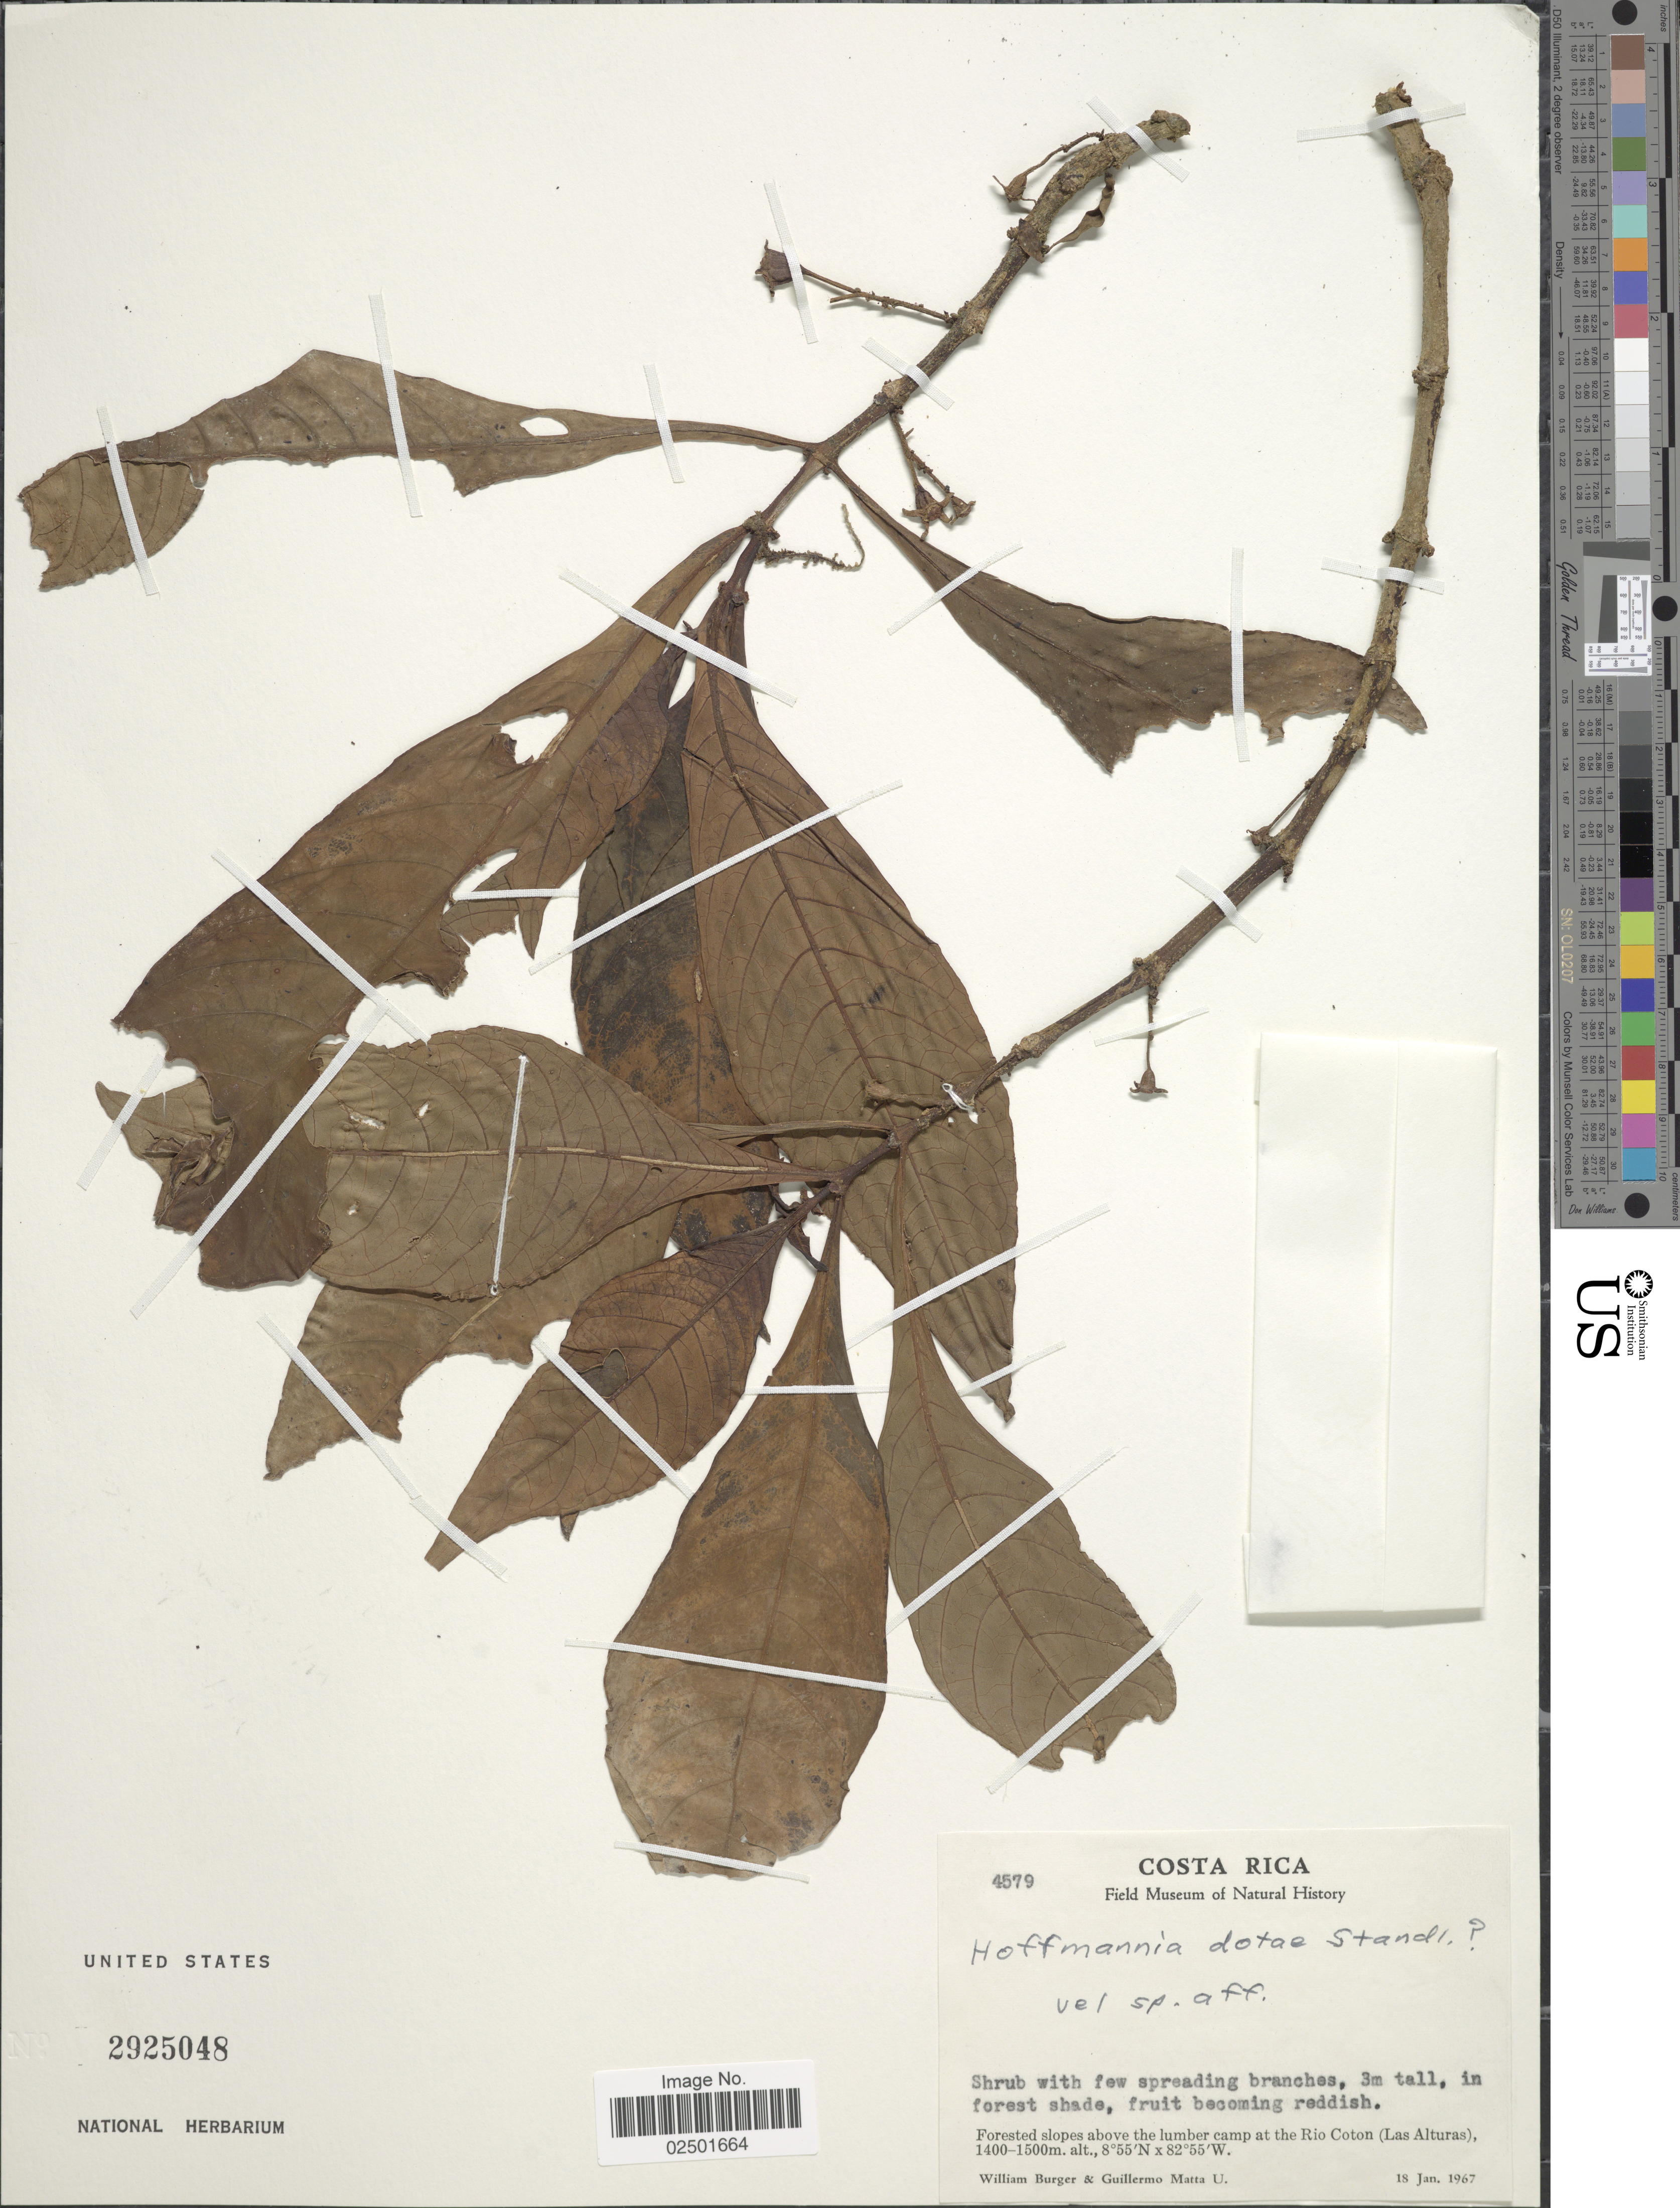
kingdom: Plantae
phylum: Tracheophyta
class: Magnoliopsida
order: Gentianales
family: Rubiaceae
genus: Hoffmannia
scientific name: Hoffmannia dotae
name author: Standl.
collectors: W. Burger & G. Matta U.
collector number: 4579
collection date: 1967-01-18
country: Costa Rica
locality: Forested slopes above the lumber camp at the Rio Coton (Las Alturas)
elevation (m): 1400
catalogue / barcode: US 2925048